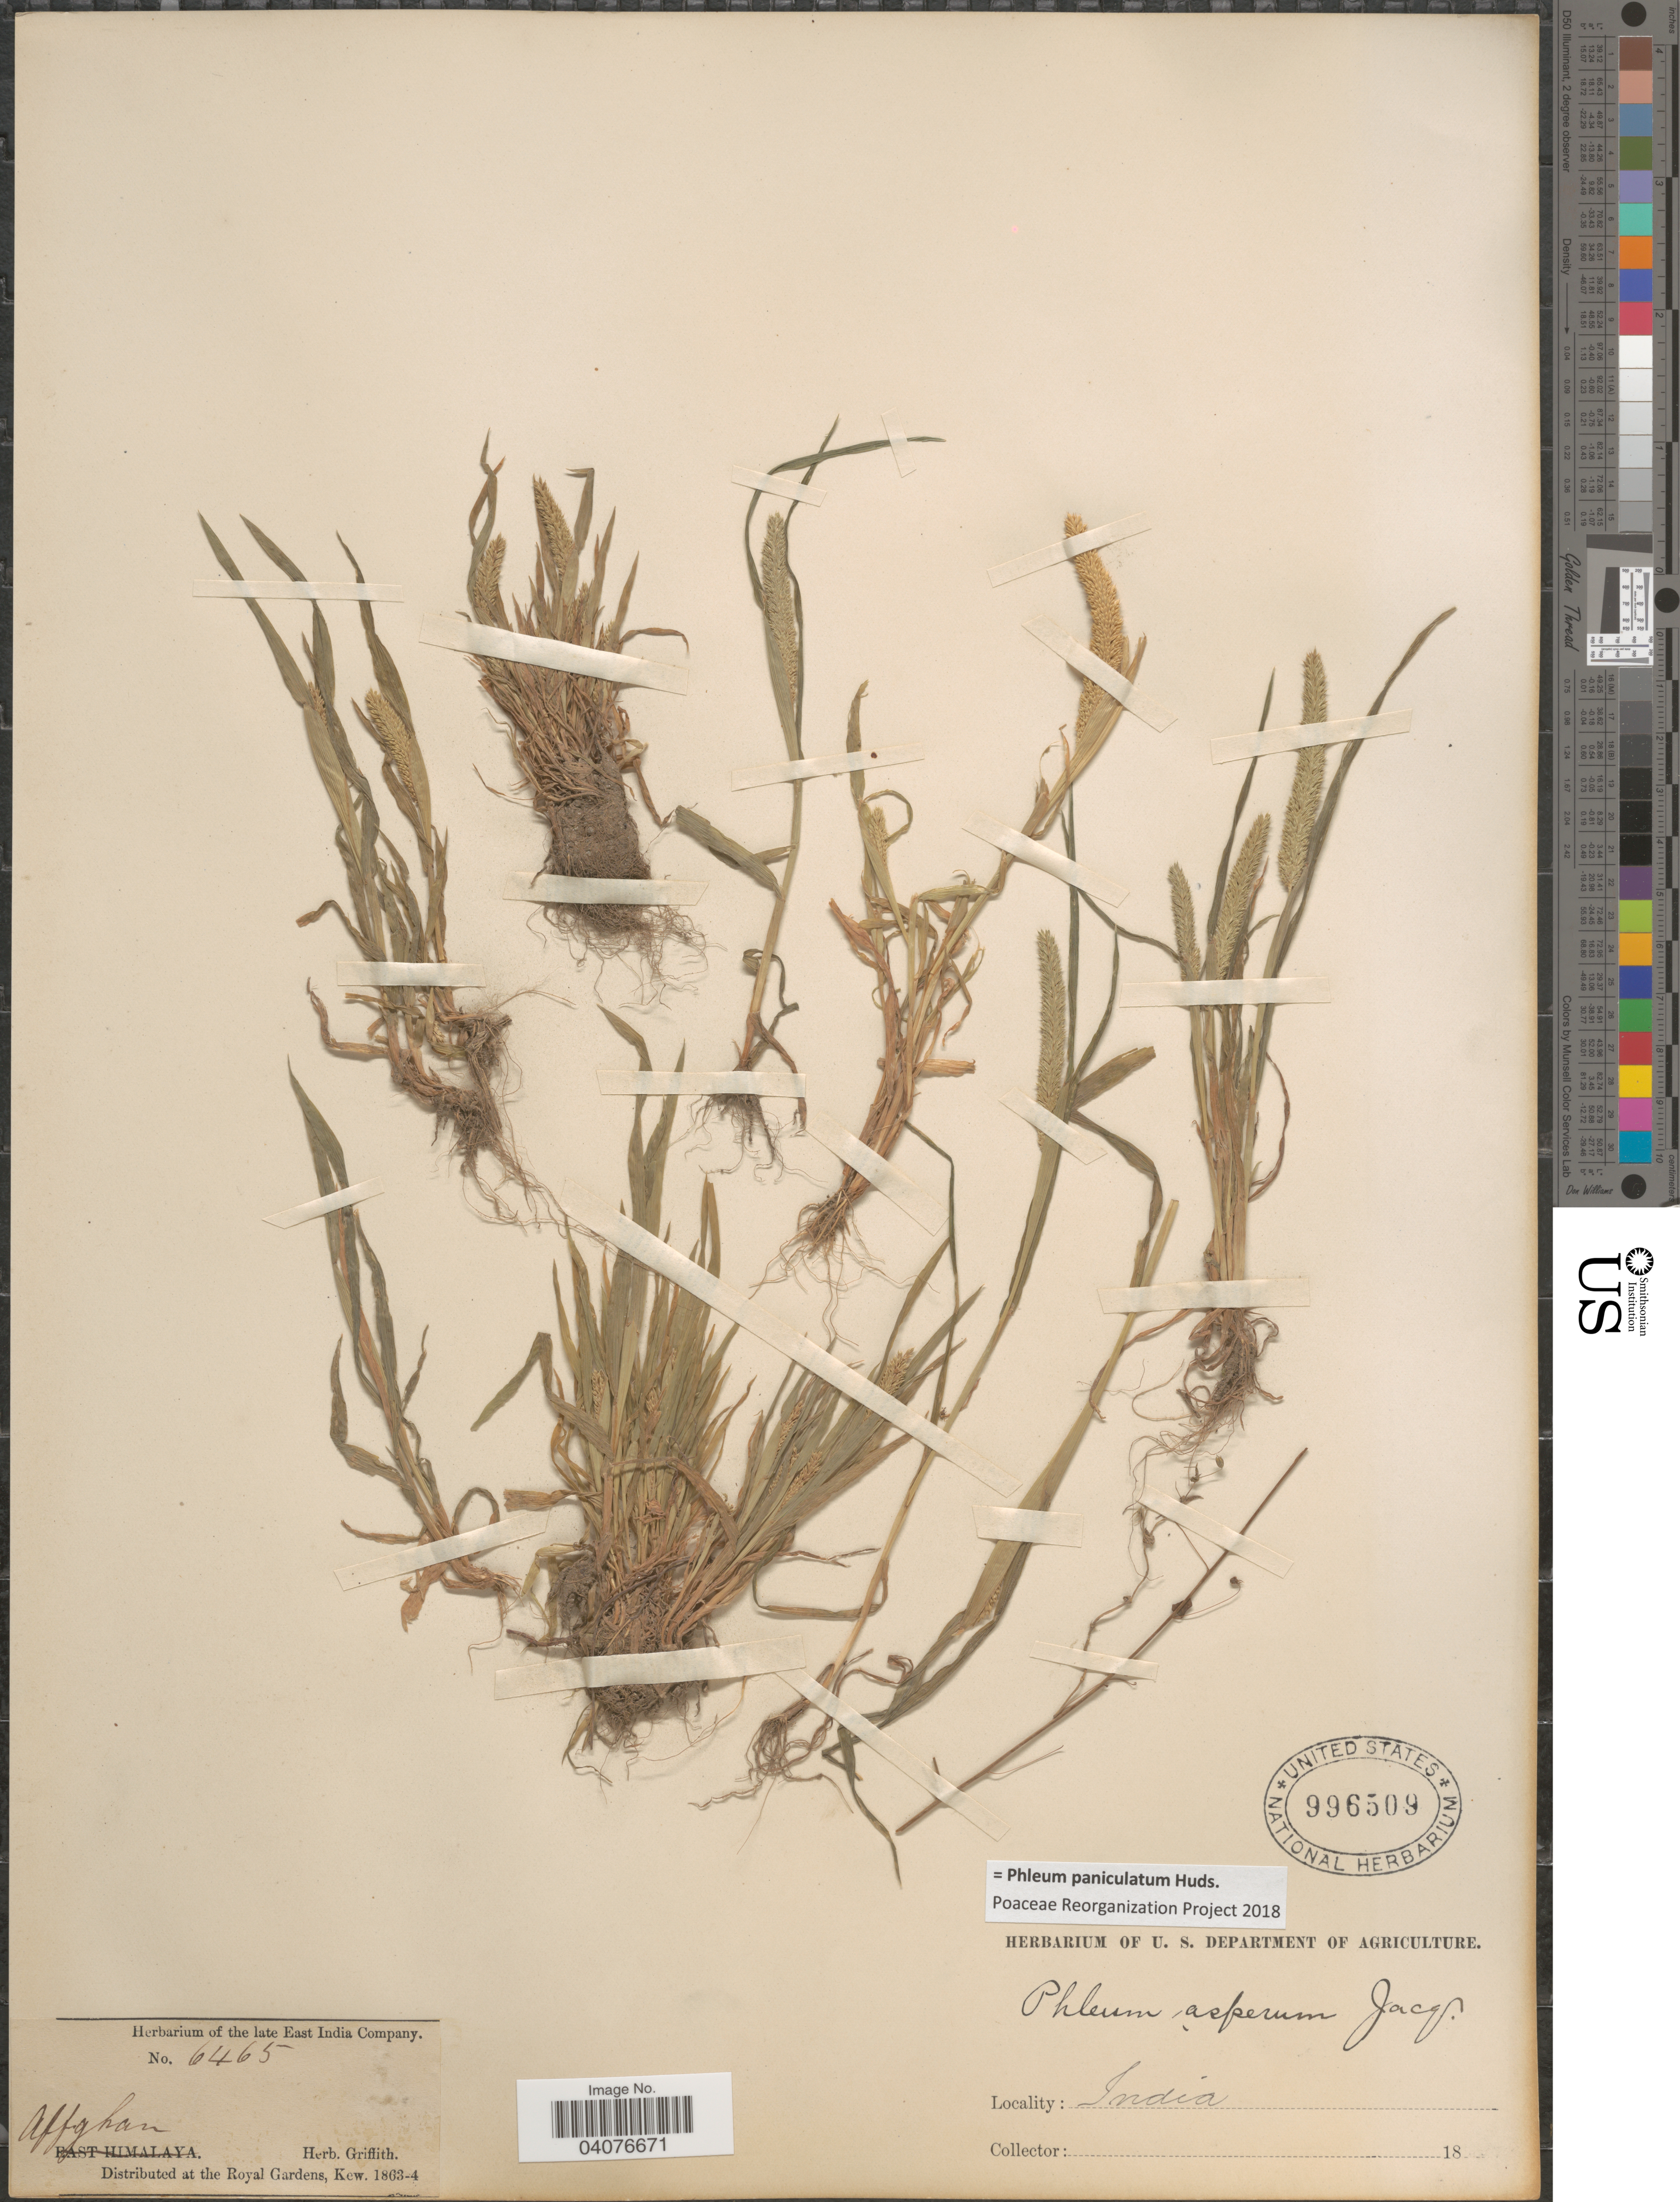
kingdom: Plantae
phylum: Tracheophyta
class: Liliopsida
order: Poales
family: Poaceae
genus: Phleum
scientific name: Phleum paniculatum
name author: Huds.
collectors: ex herb. Griffith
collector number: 6465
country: India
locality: Affghan.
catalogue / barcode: US 996509